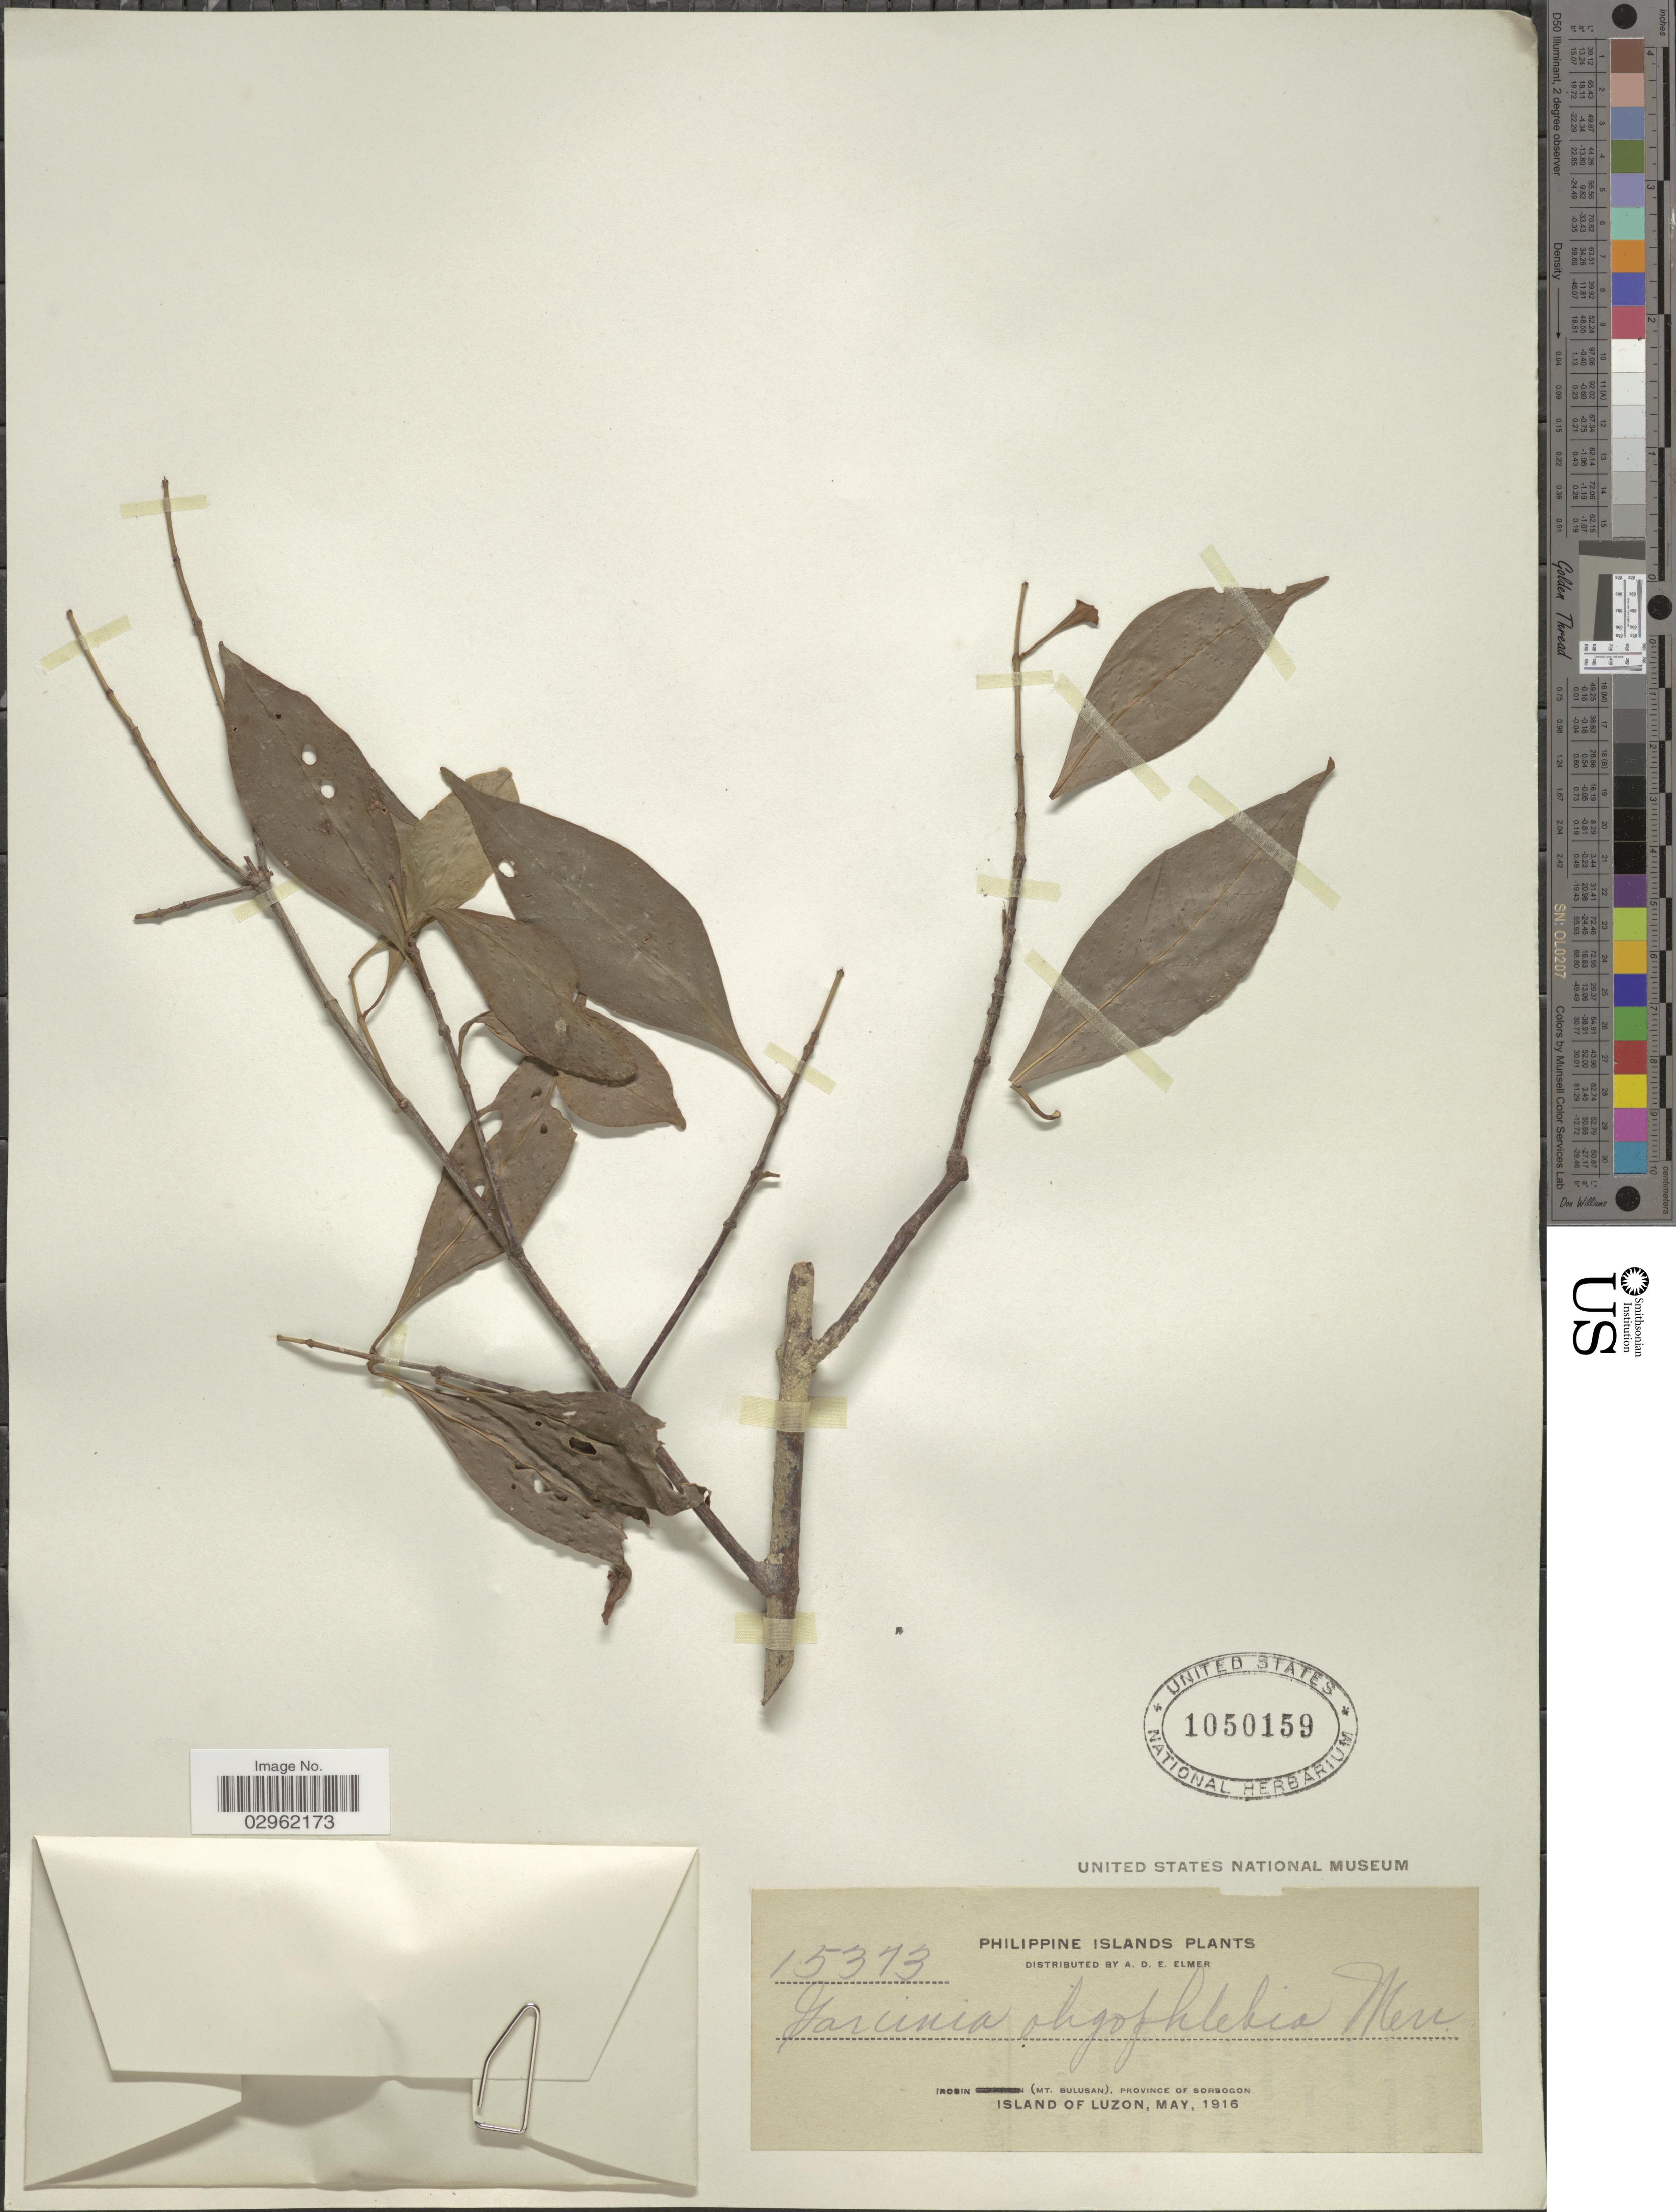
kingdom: Plantae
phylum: Tracheophyta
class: Magnoliopsida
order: Malpighiales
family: Clusiaceae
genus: Garcinia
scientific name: Garcinia oligophlebia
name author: Merr.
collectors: A. D. E. Elmer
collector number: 15313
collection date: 1916-05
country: Philippines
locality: Philippine Islands. Irosin (Mt. Bulusan), Province of Sorsogon. Island of Luzon.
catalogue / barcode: US 1050159